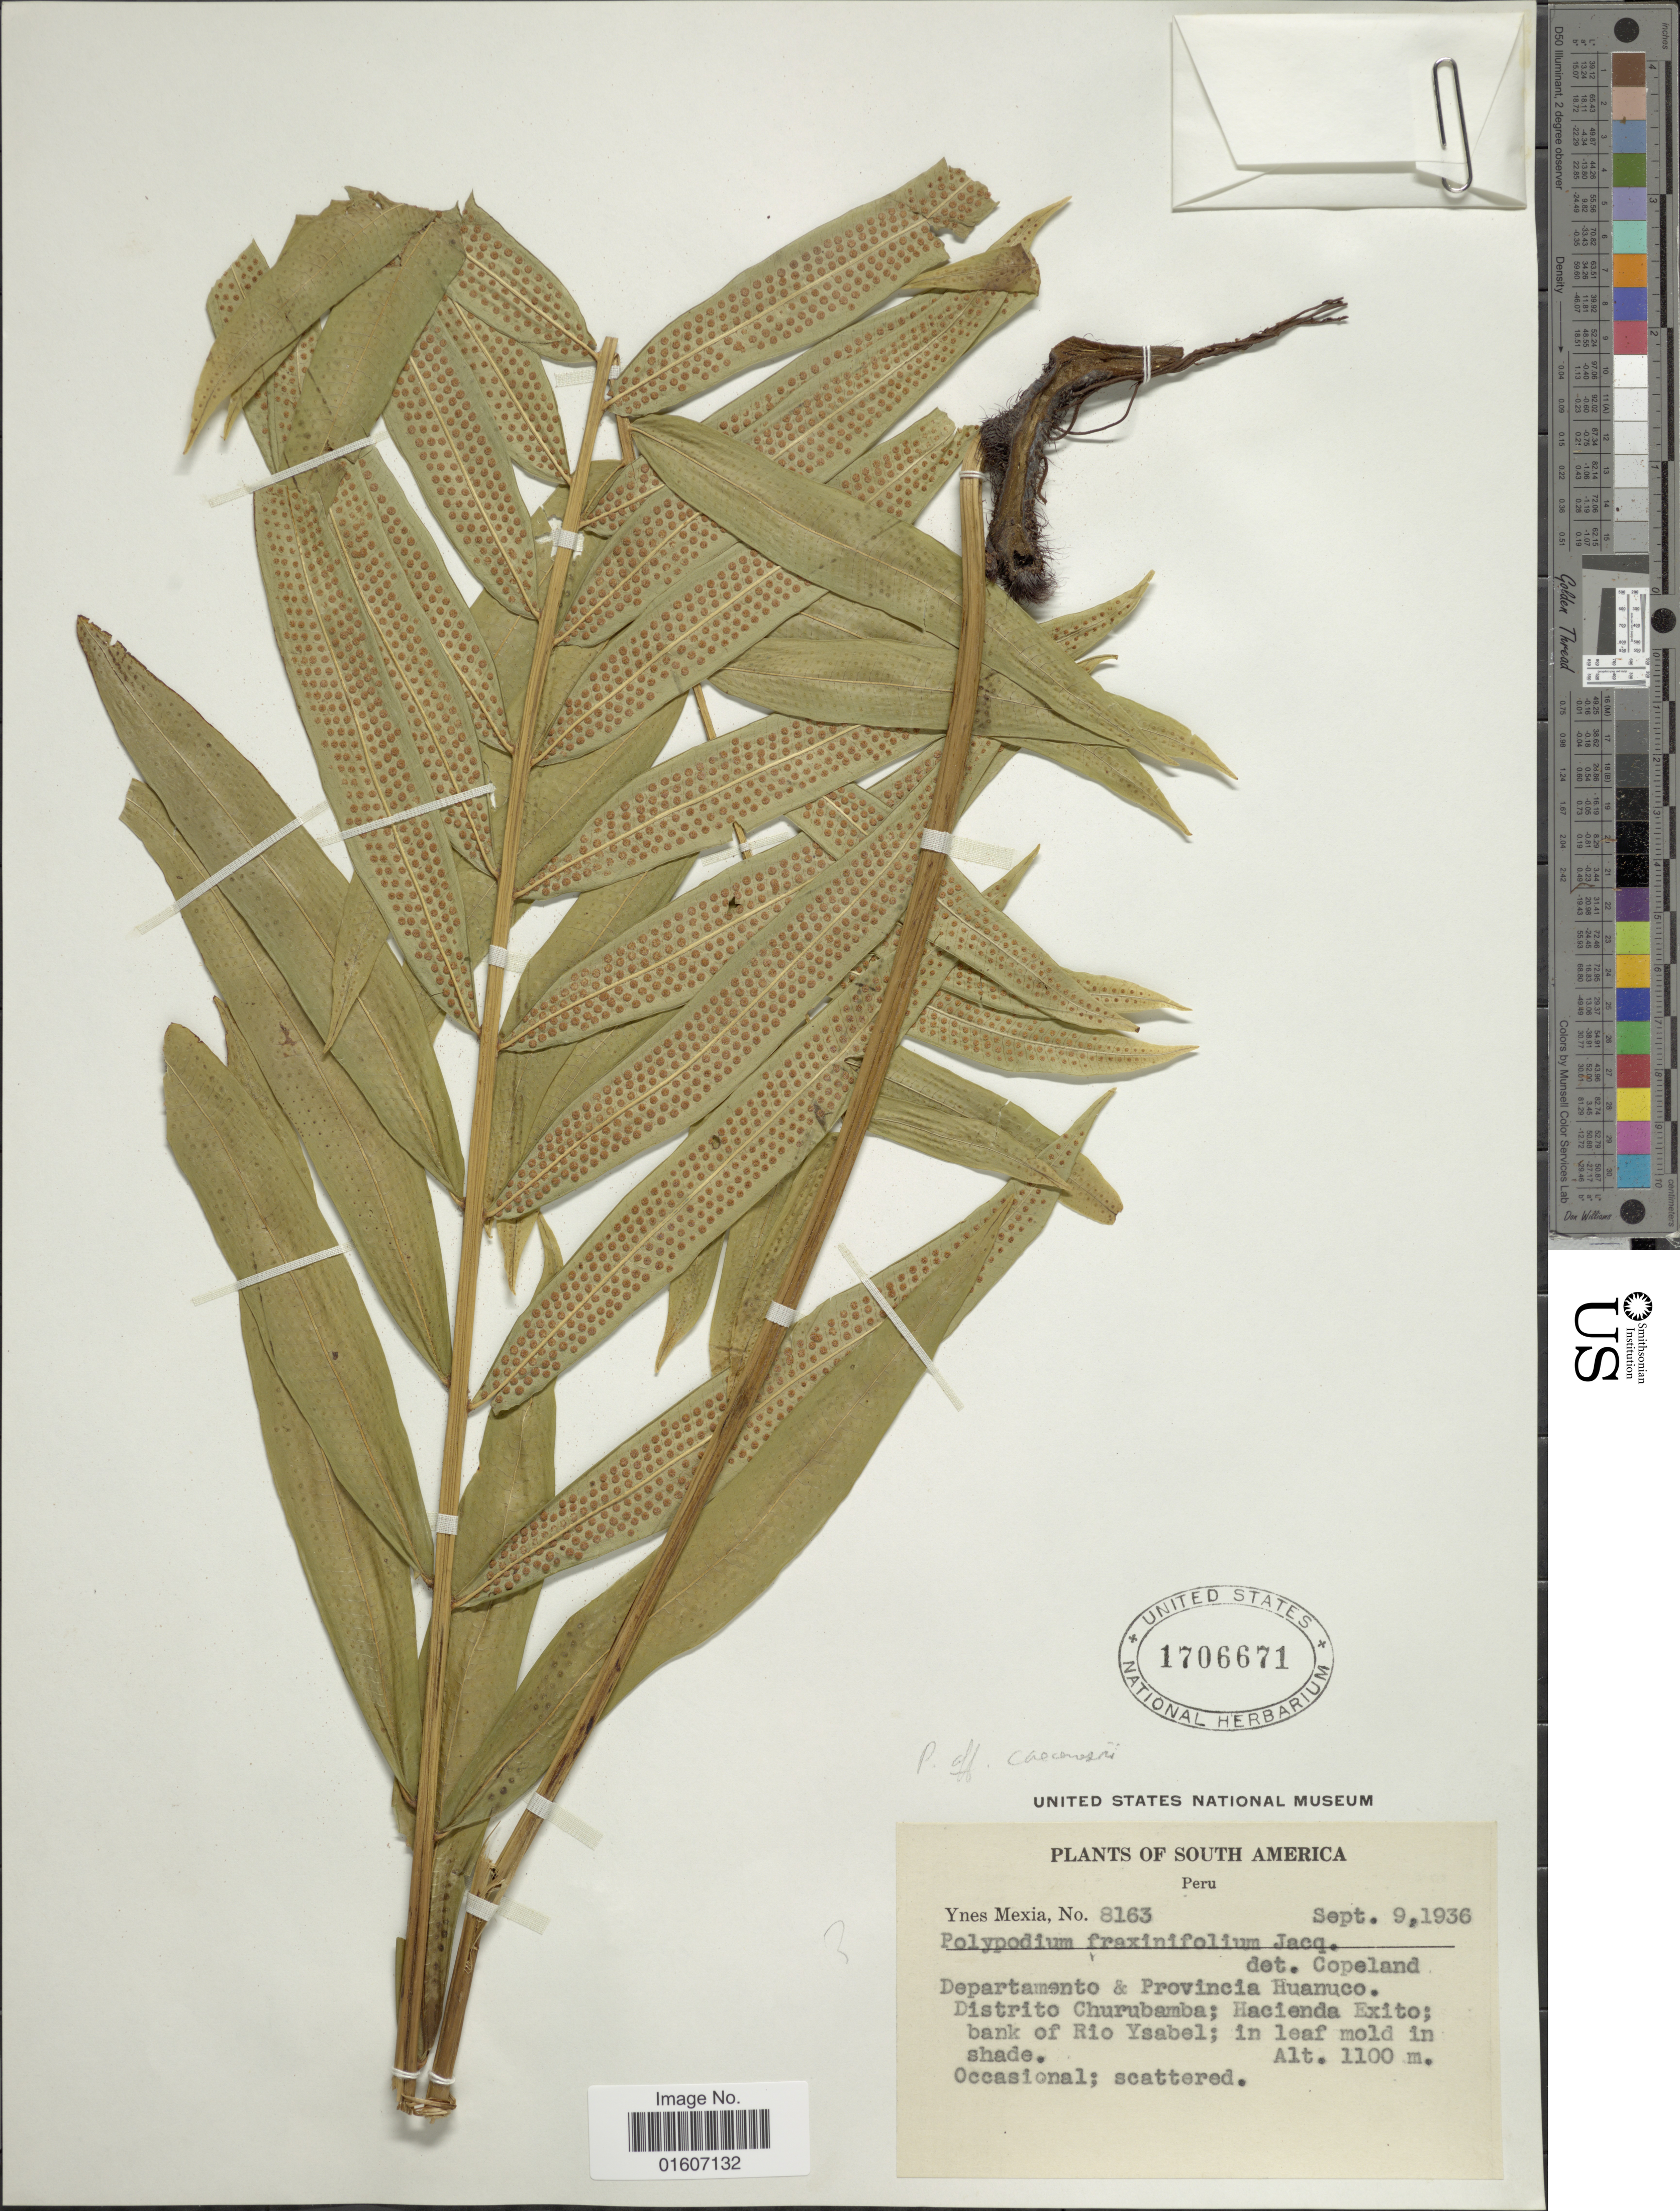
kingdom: Plantae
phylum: Tracheophyta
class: Polypodiopsida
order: Polypodiales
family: Polypodiaceae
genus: Serpocaulon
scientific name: Serpocaulon sp.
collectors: Y. Mexia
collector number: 8163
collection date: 1936-09-09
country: Peru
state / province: Huánuco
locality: Departamento & Provincia Huanuco. Disrito Churubamba; hacienda Exito; bank of Rio Ysabel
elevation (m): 1100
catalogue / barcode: US 1706671